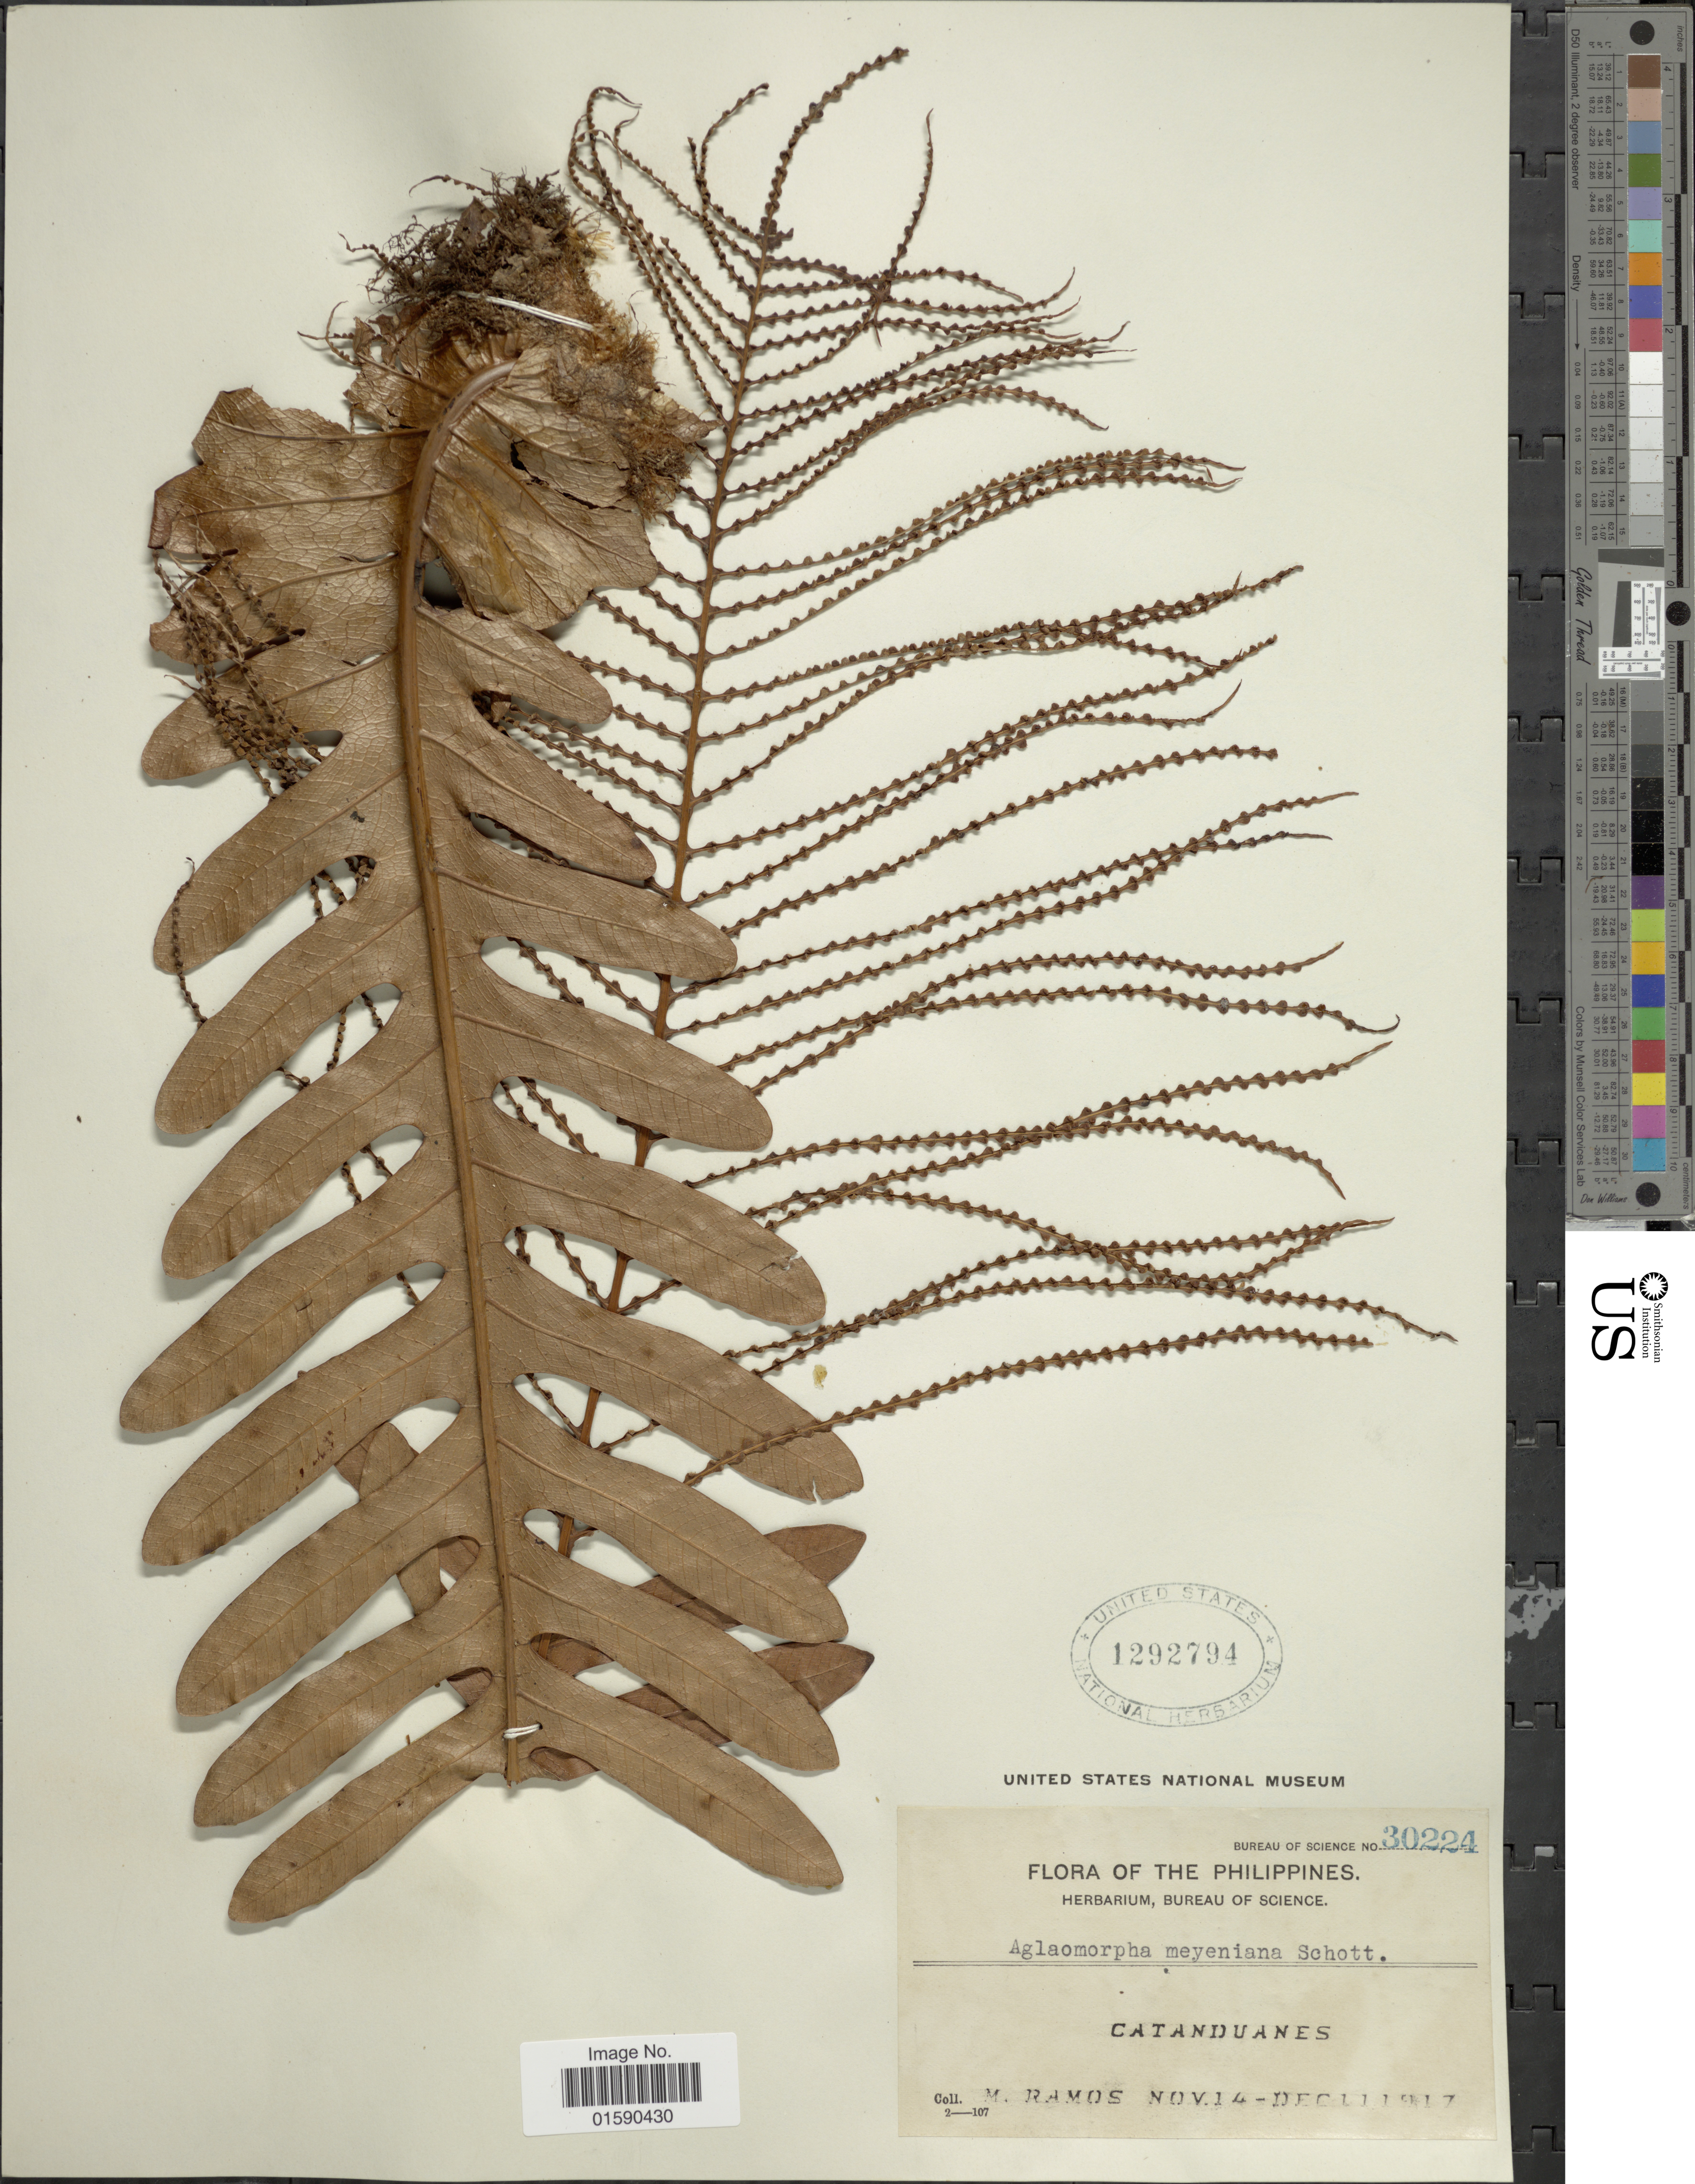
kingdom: Plantae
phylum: Tracheophyta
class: Polypodiopsida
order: Polypodiales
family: Polypodiaceae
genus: Aglaomorpha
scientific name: Aglaomorpha meyeniana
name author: Schott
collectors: M. Ramos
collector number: Bureau of Science 30224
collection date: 1917-11-14/1917-12-11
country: Philippines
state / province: Bicol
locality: Catanduanes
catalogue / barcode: US 1292794